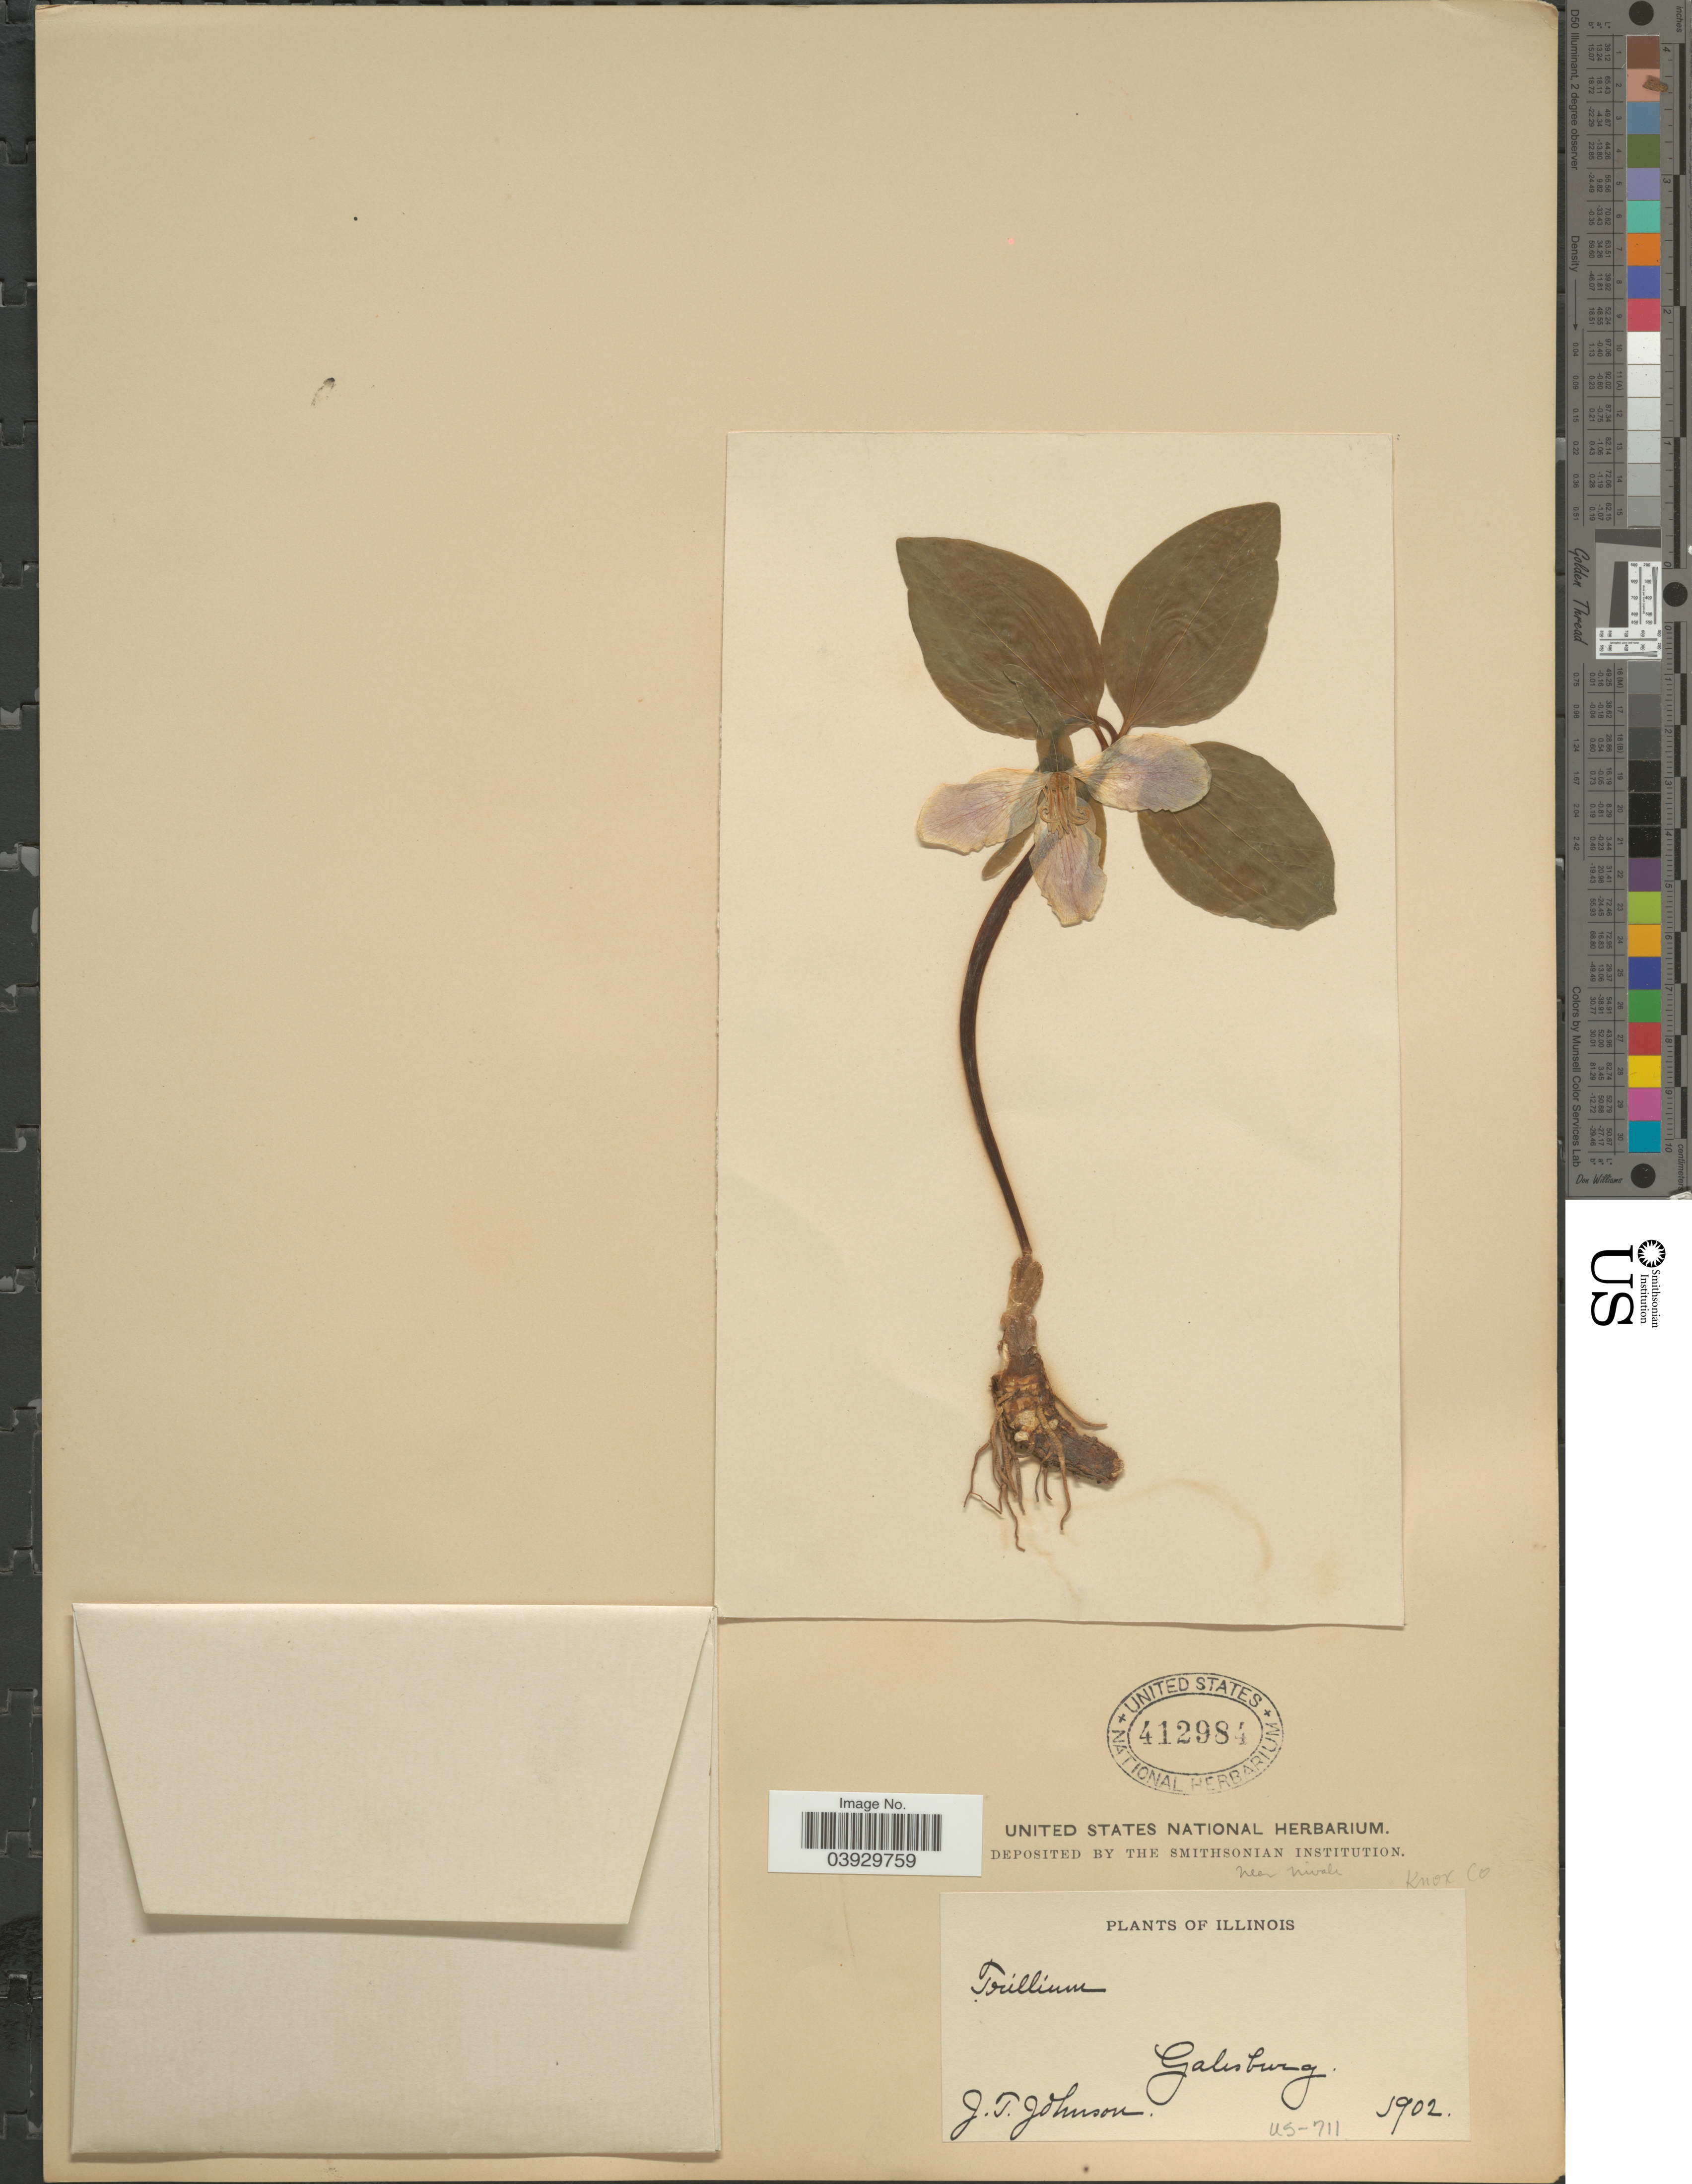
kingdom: Plantae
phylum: Tracheophyta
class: Liliopsida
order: Liliales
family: Melanthiaceae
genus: Trillium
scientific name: Trillium nivale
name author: Riddell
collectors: J. Johnson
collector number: US-711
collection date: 1902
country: United States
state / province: Nebraska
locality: Near nivale. Knox Co. Galesburg.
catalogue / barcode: US 412984